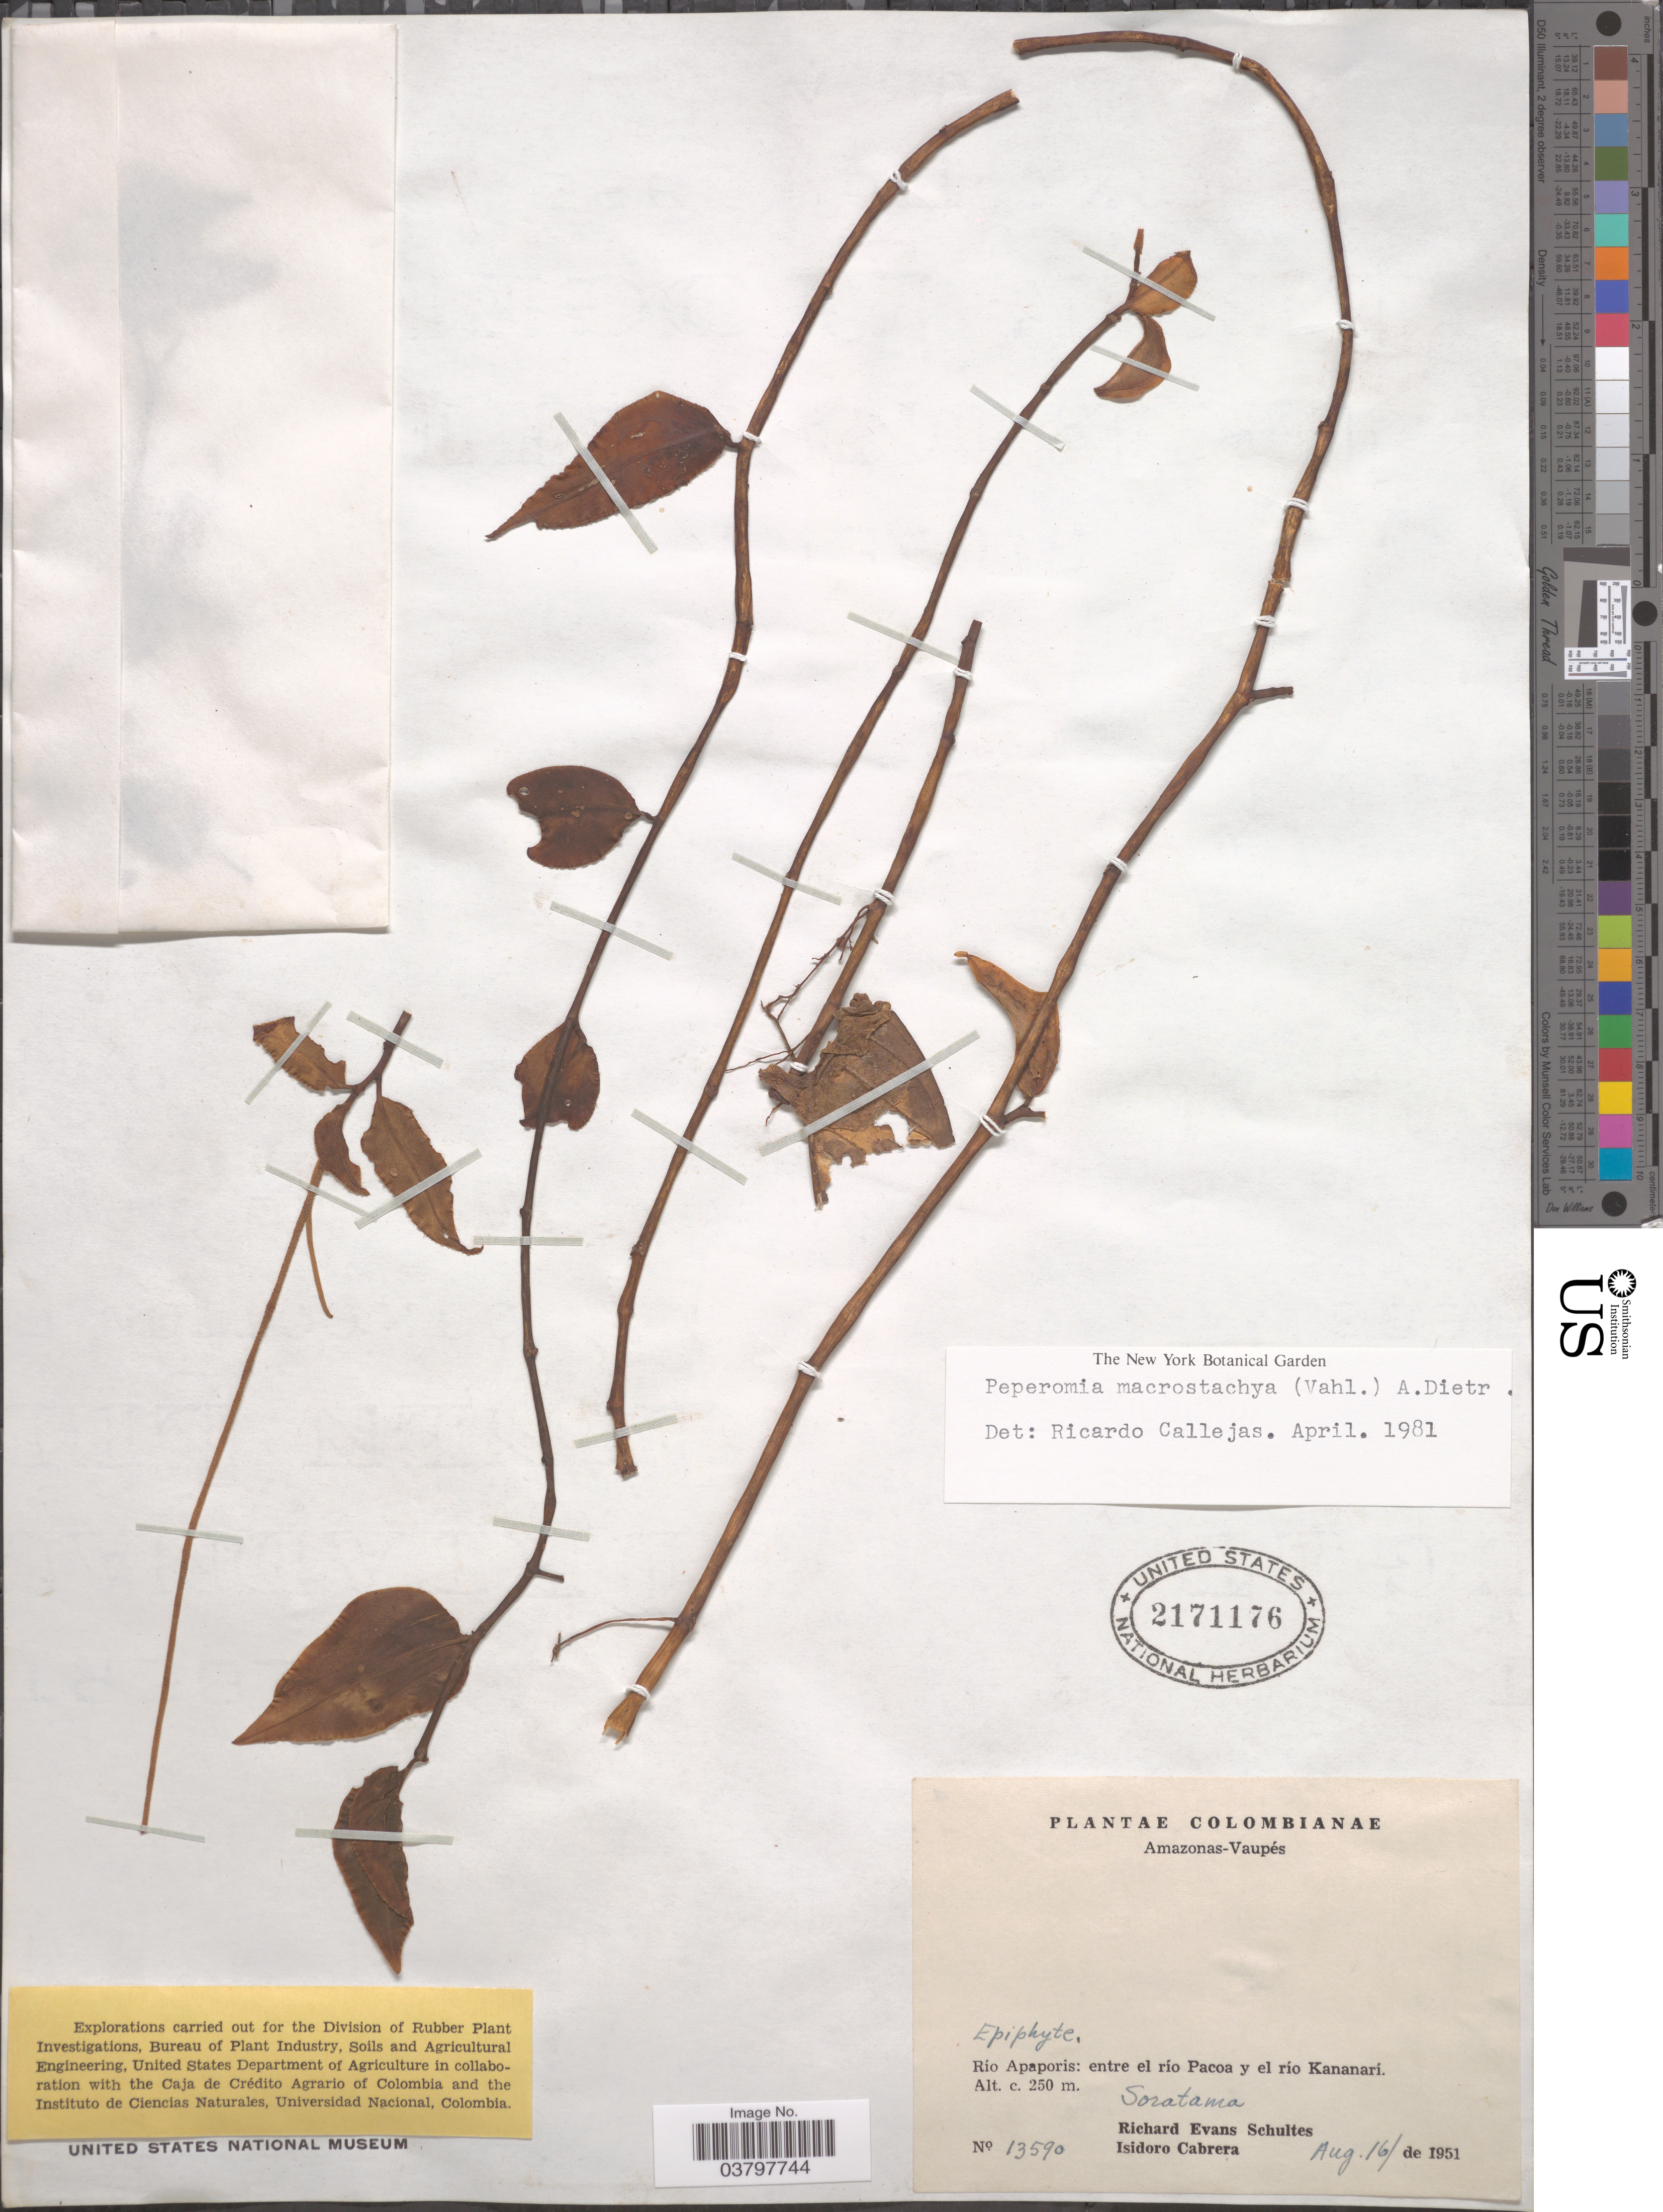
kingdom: Plantae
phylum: Tracheophyta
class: Magnoliopsida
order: Piperales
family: Piperaceae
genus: Peperomia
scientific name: Peperomia macrostachya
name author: (Vahl) A. Dietr.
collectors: R. E. Schultes & I. Cabrera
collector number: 13590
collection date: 1951-08-16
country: Colombia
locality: Amazonas-Vaupés. Río Apaporis: entre el río Pacoa y el río Kananari. Soratama.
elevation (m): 250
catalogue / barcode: US 2171176